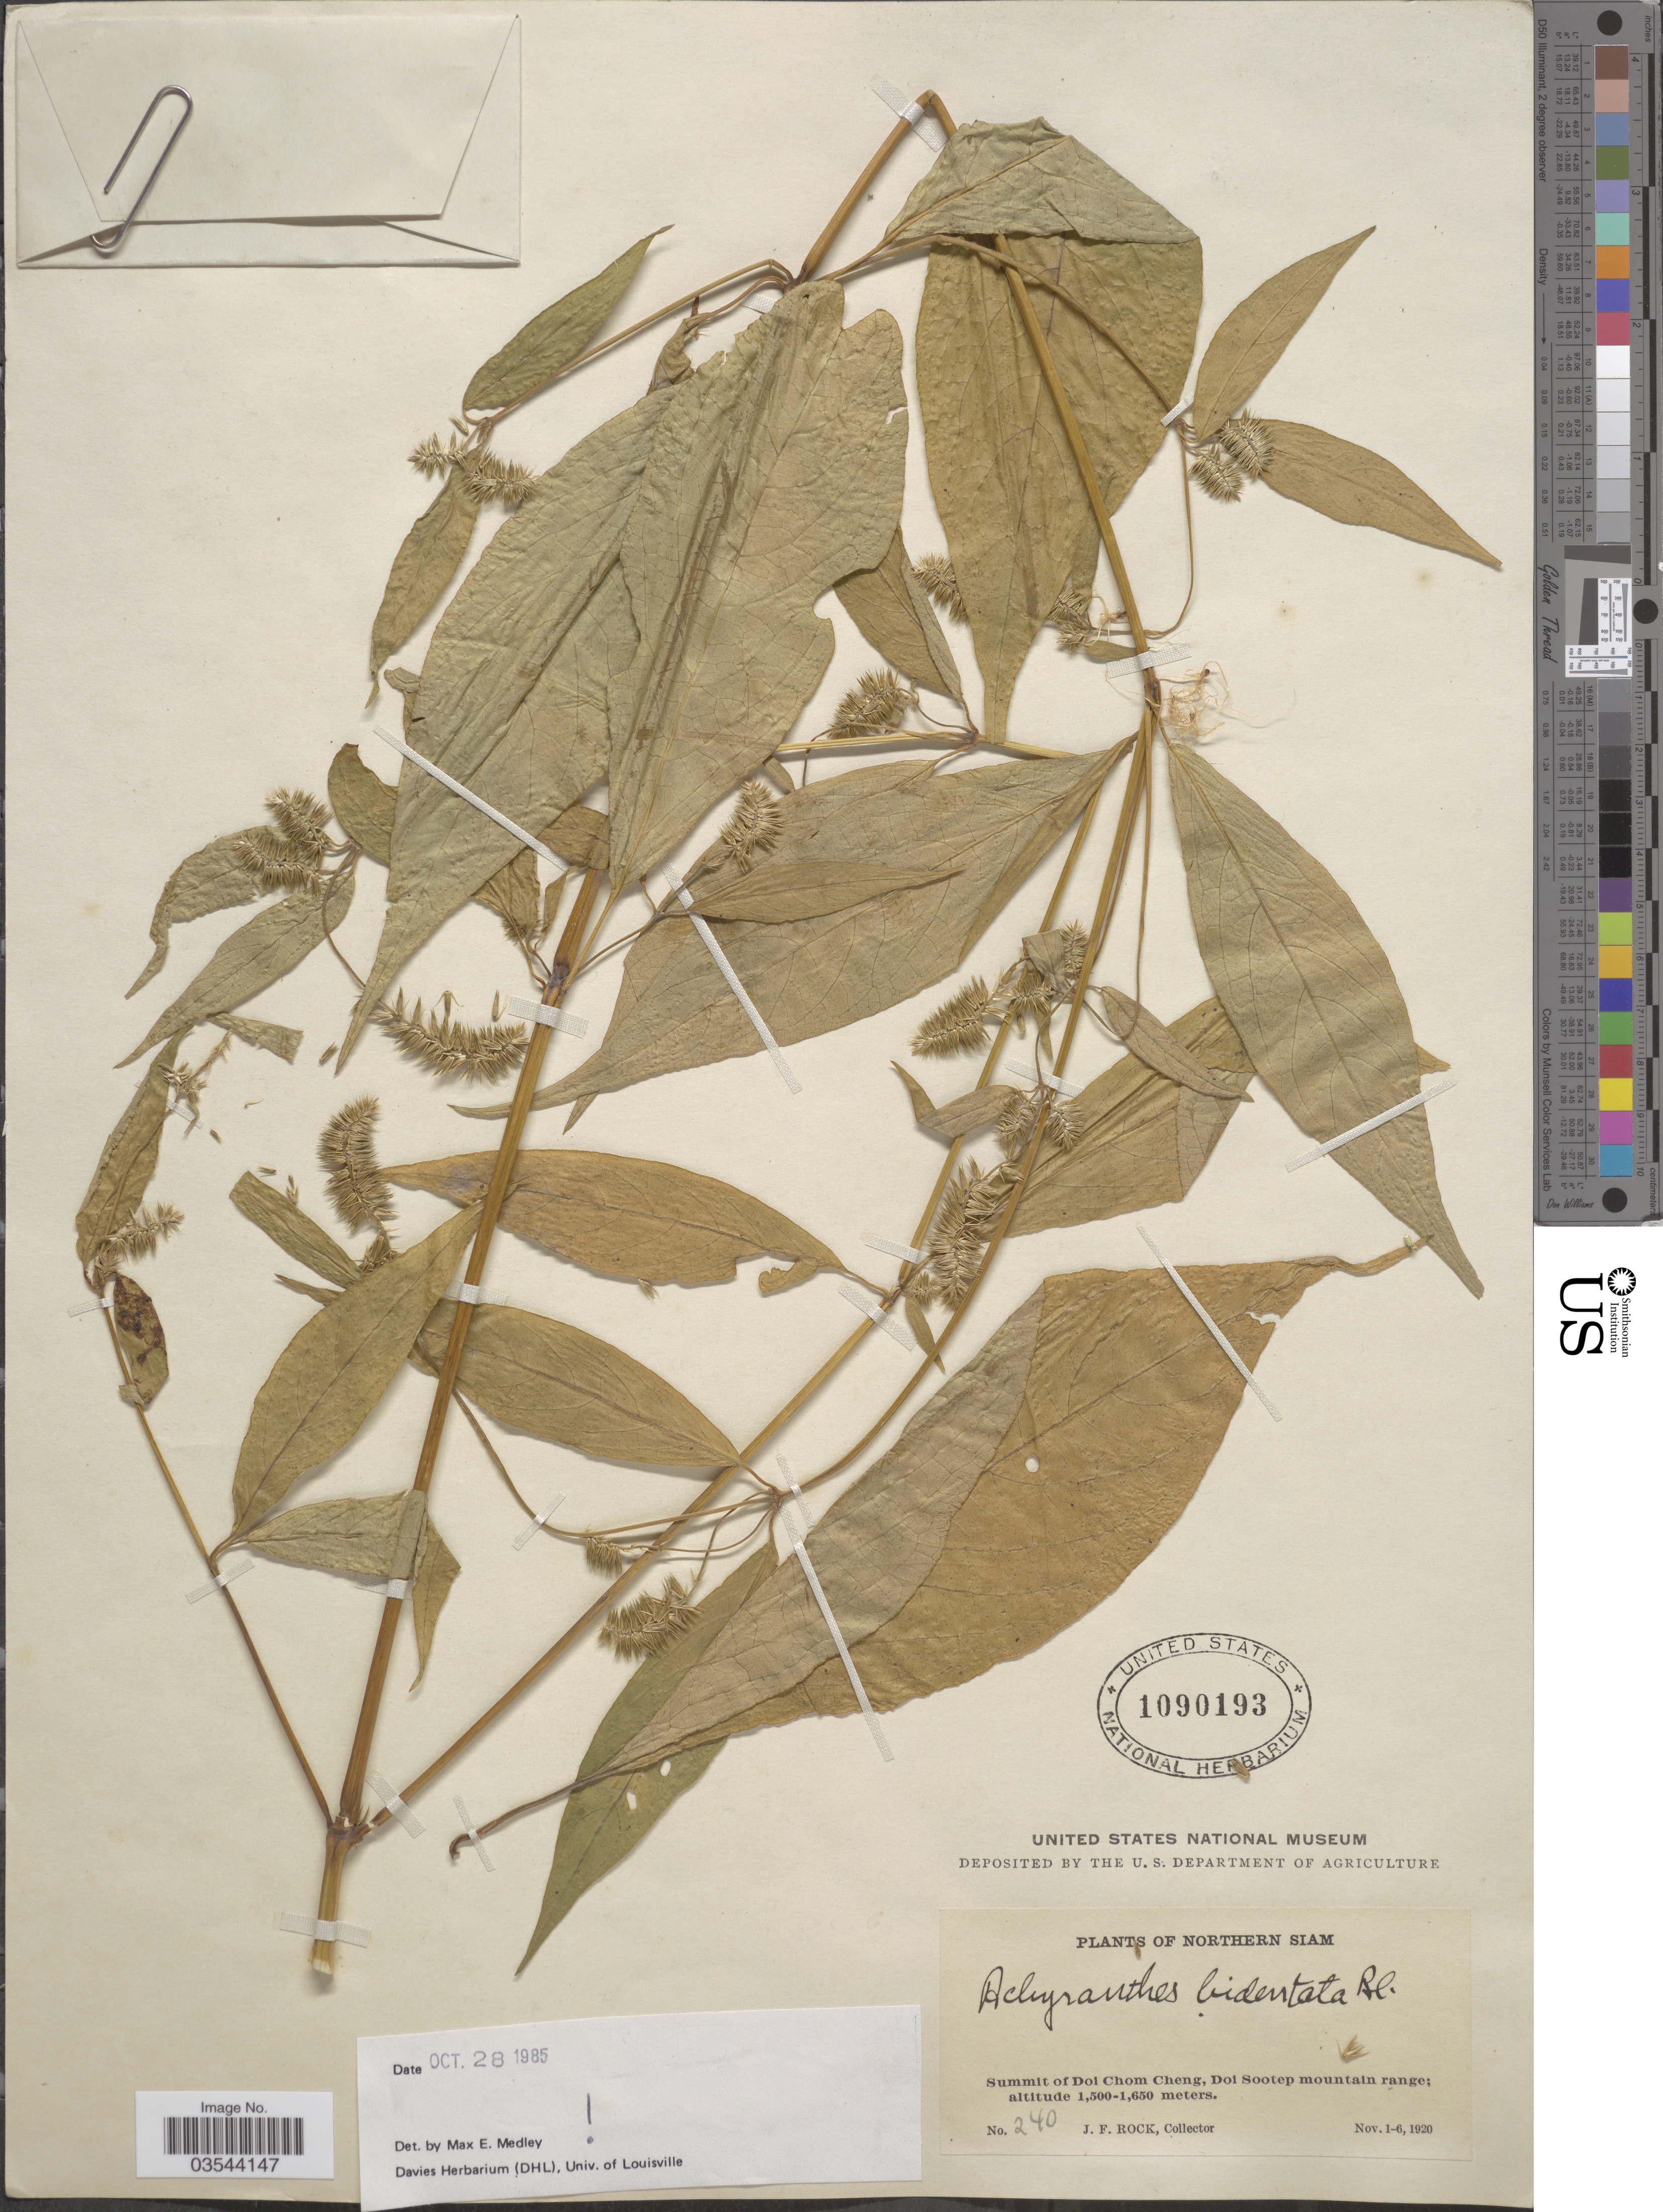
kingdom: Plantae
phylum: Tracheophyta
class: Magnoliopsida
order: Caryophyllales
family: Amaranthaceae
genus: Achyranthes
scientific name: Achyranthes bidentata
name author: Blume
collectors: J. Rock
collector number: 240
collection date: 1920-11-01/1920-11-06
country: Thailand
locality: Northern Siam. Summit of Doi Chom Cheng, Doi Sootep mountain range.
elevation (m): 1500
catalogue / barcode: US 1090193